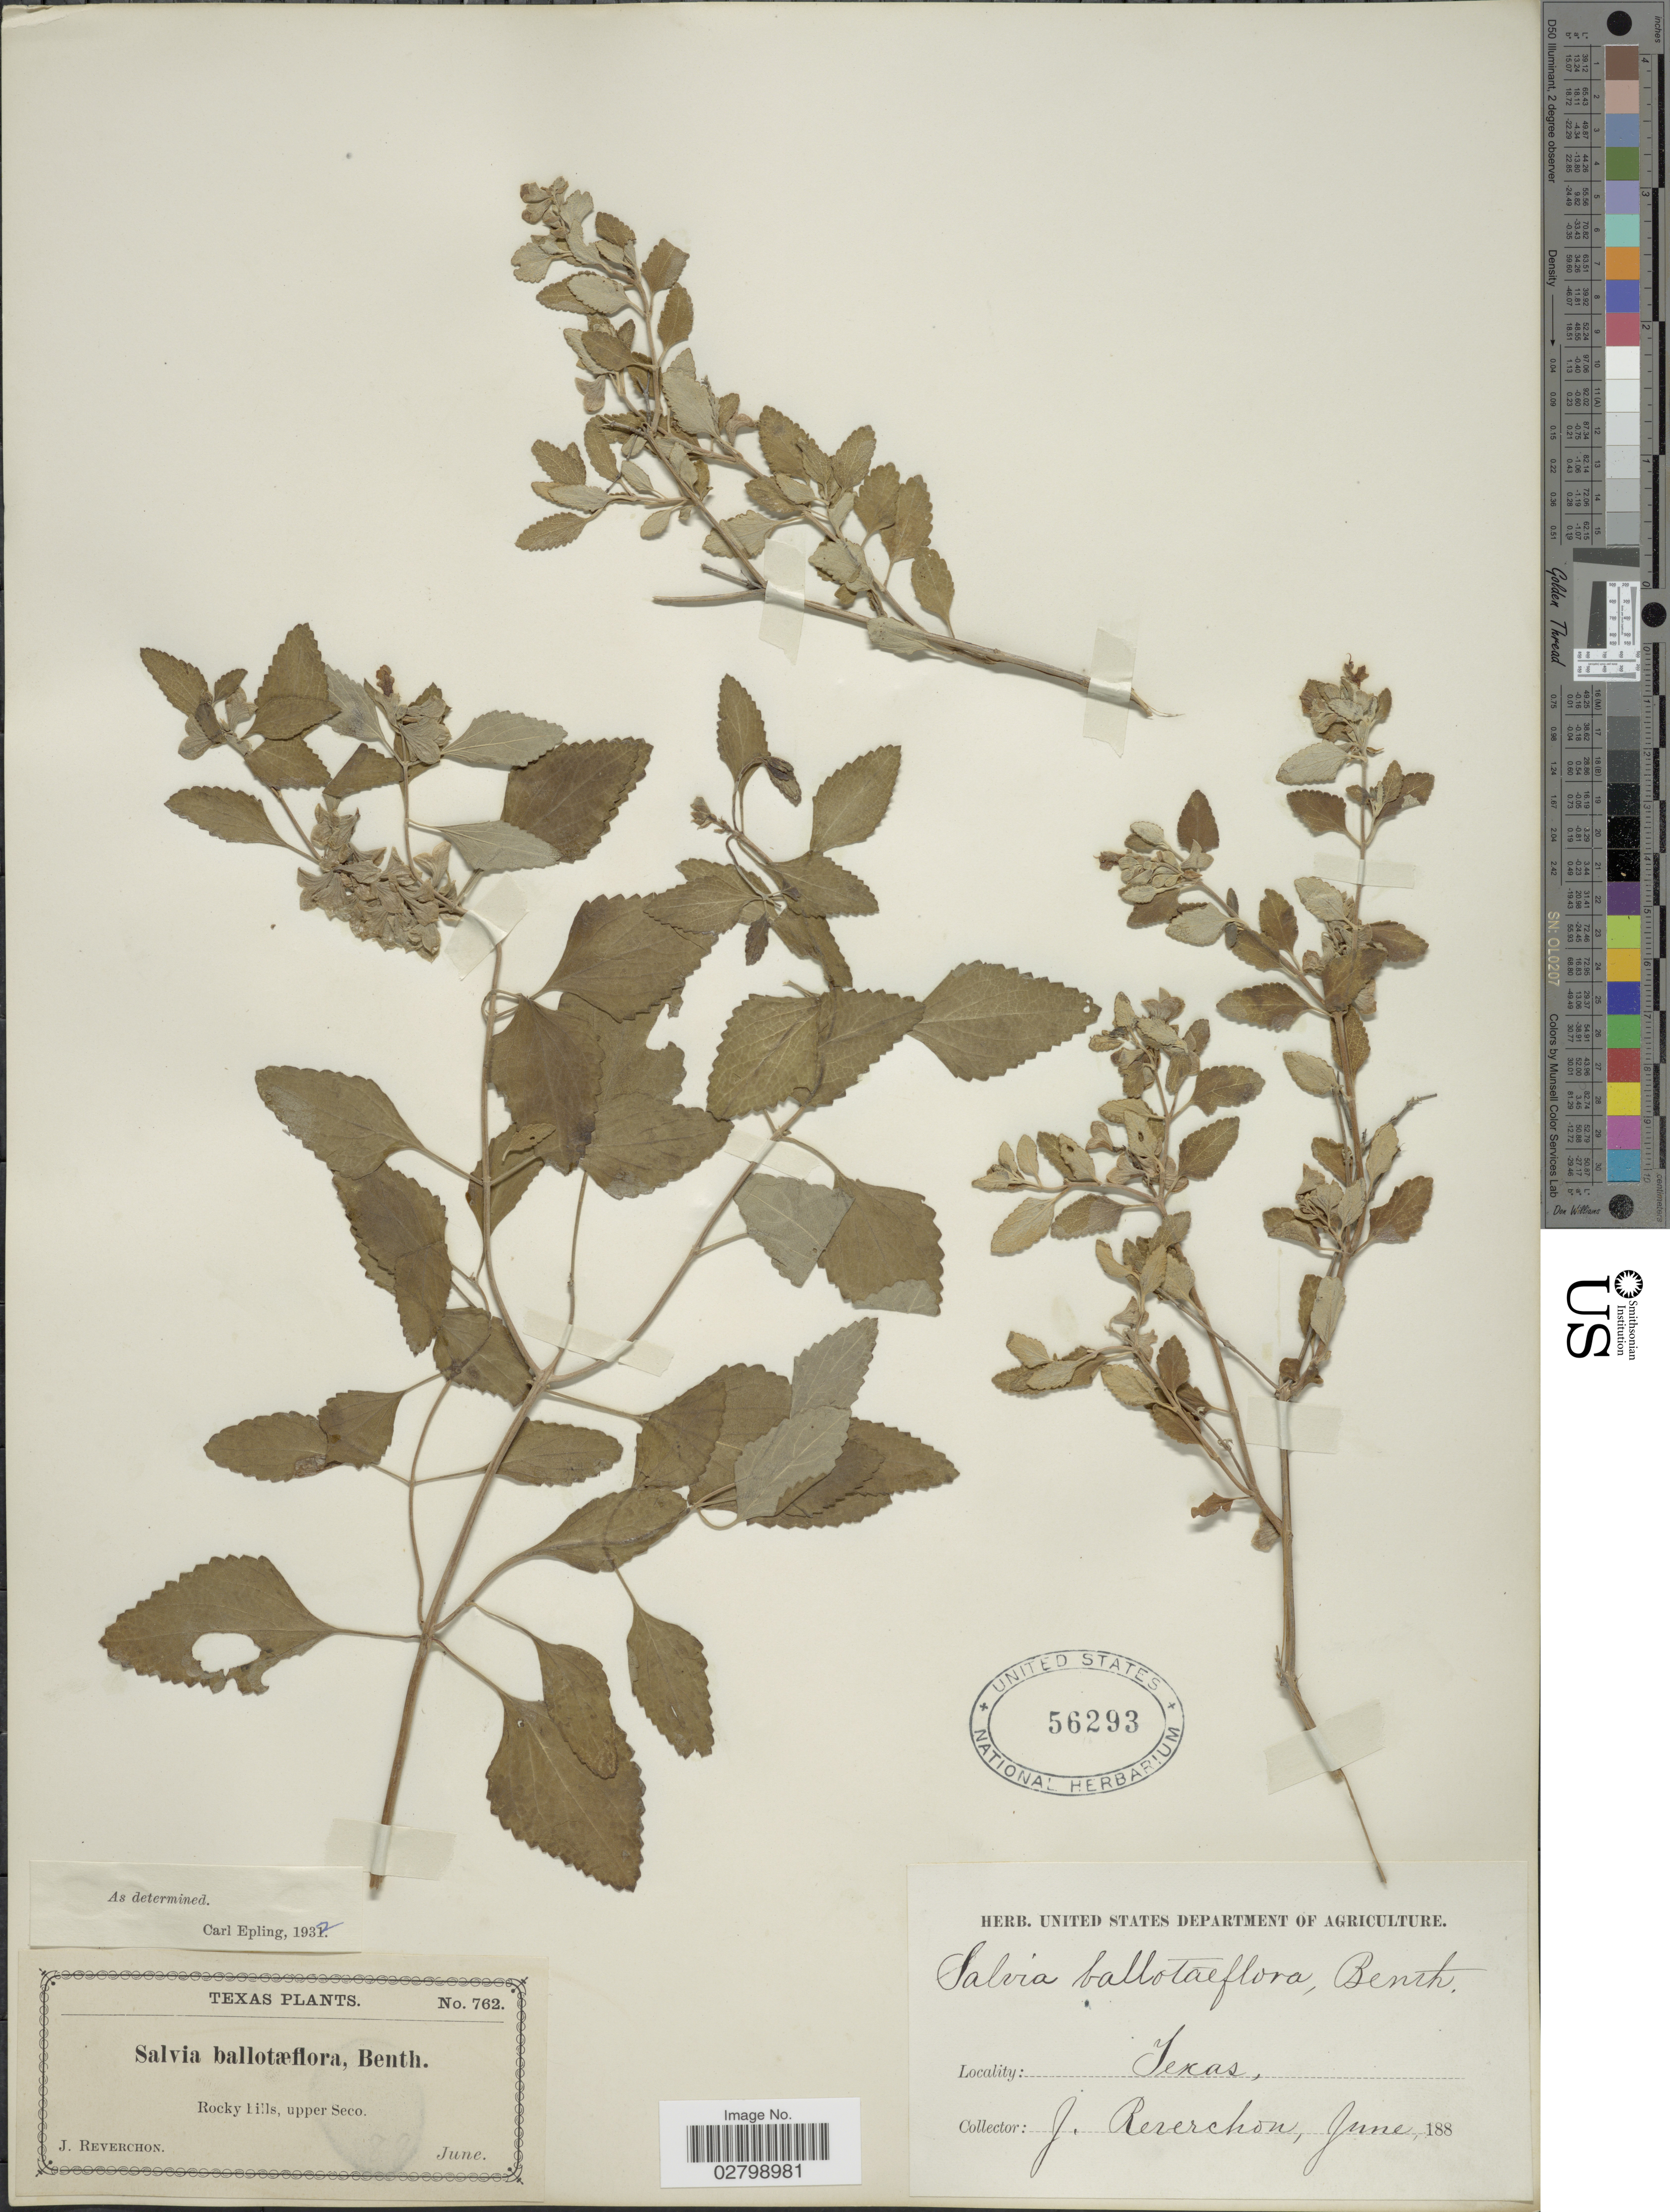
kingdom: Plantae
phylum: Tracheophyta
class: Magnoliopsida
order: Lamiales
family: Lamiaceae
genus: Salvia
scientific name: Salvia ballotiflora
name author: Benth.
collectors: J. Reverchon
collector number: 762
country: United States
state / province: Texas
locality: Rocky Hills, upper Seco.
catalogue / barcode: US 56293